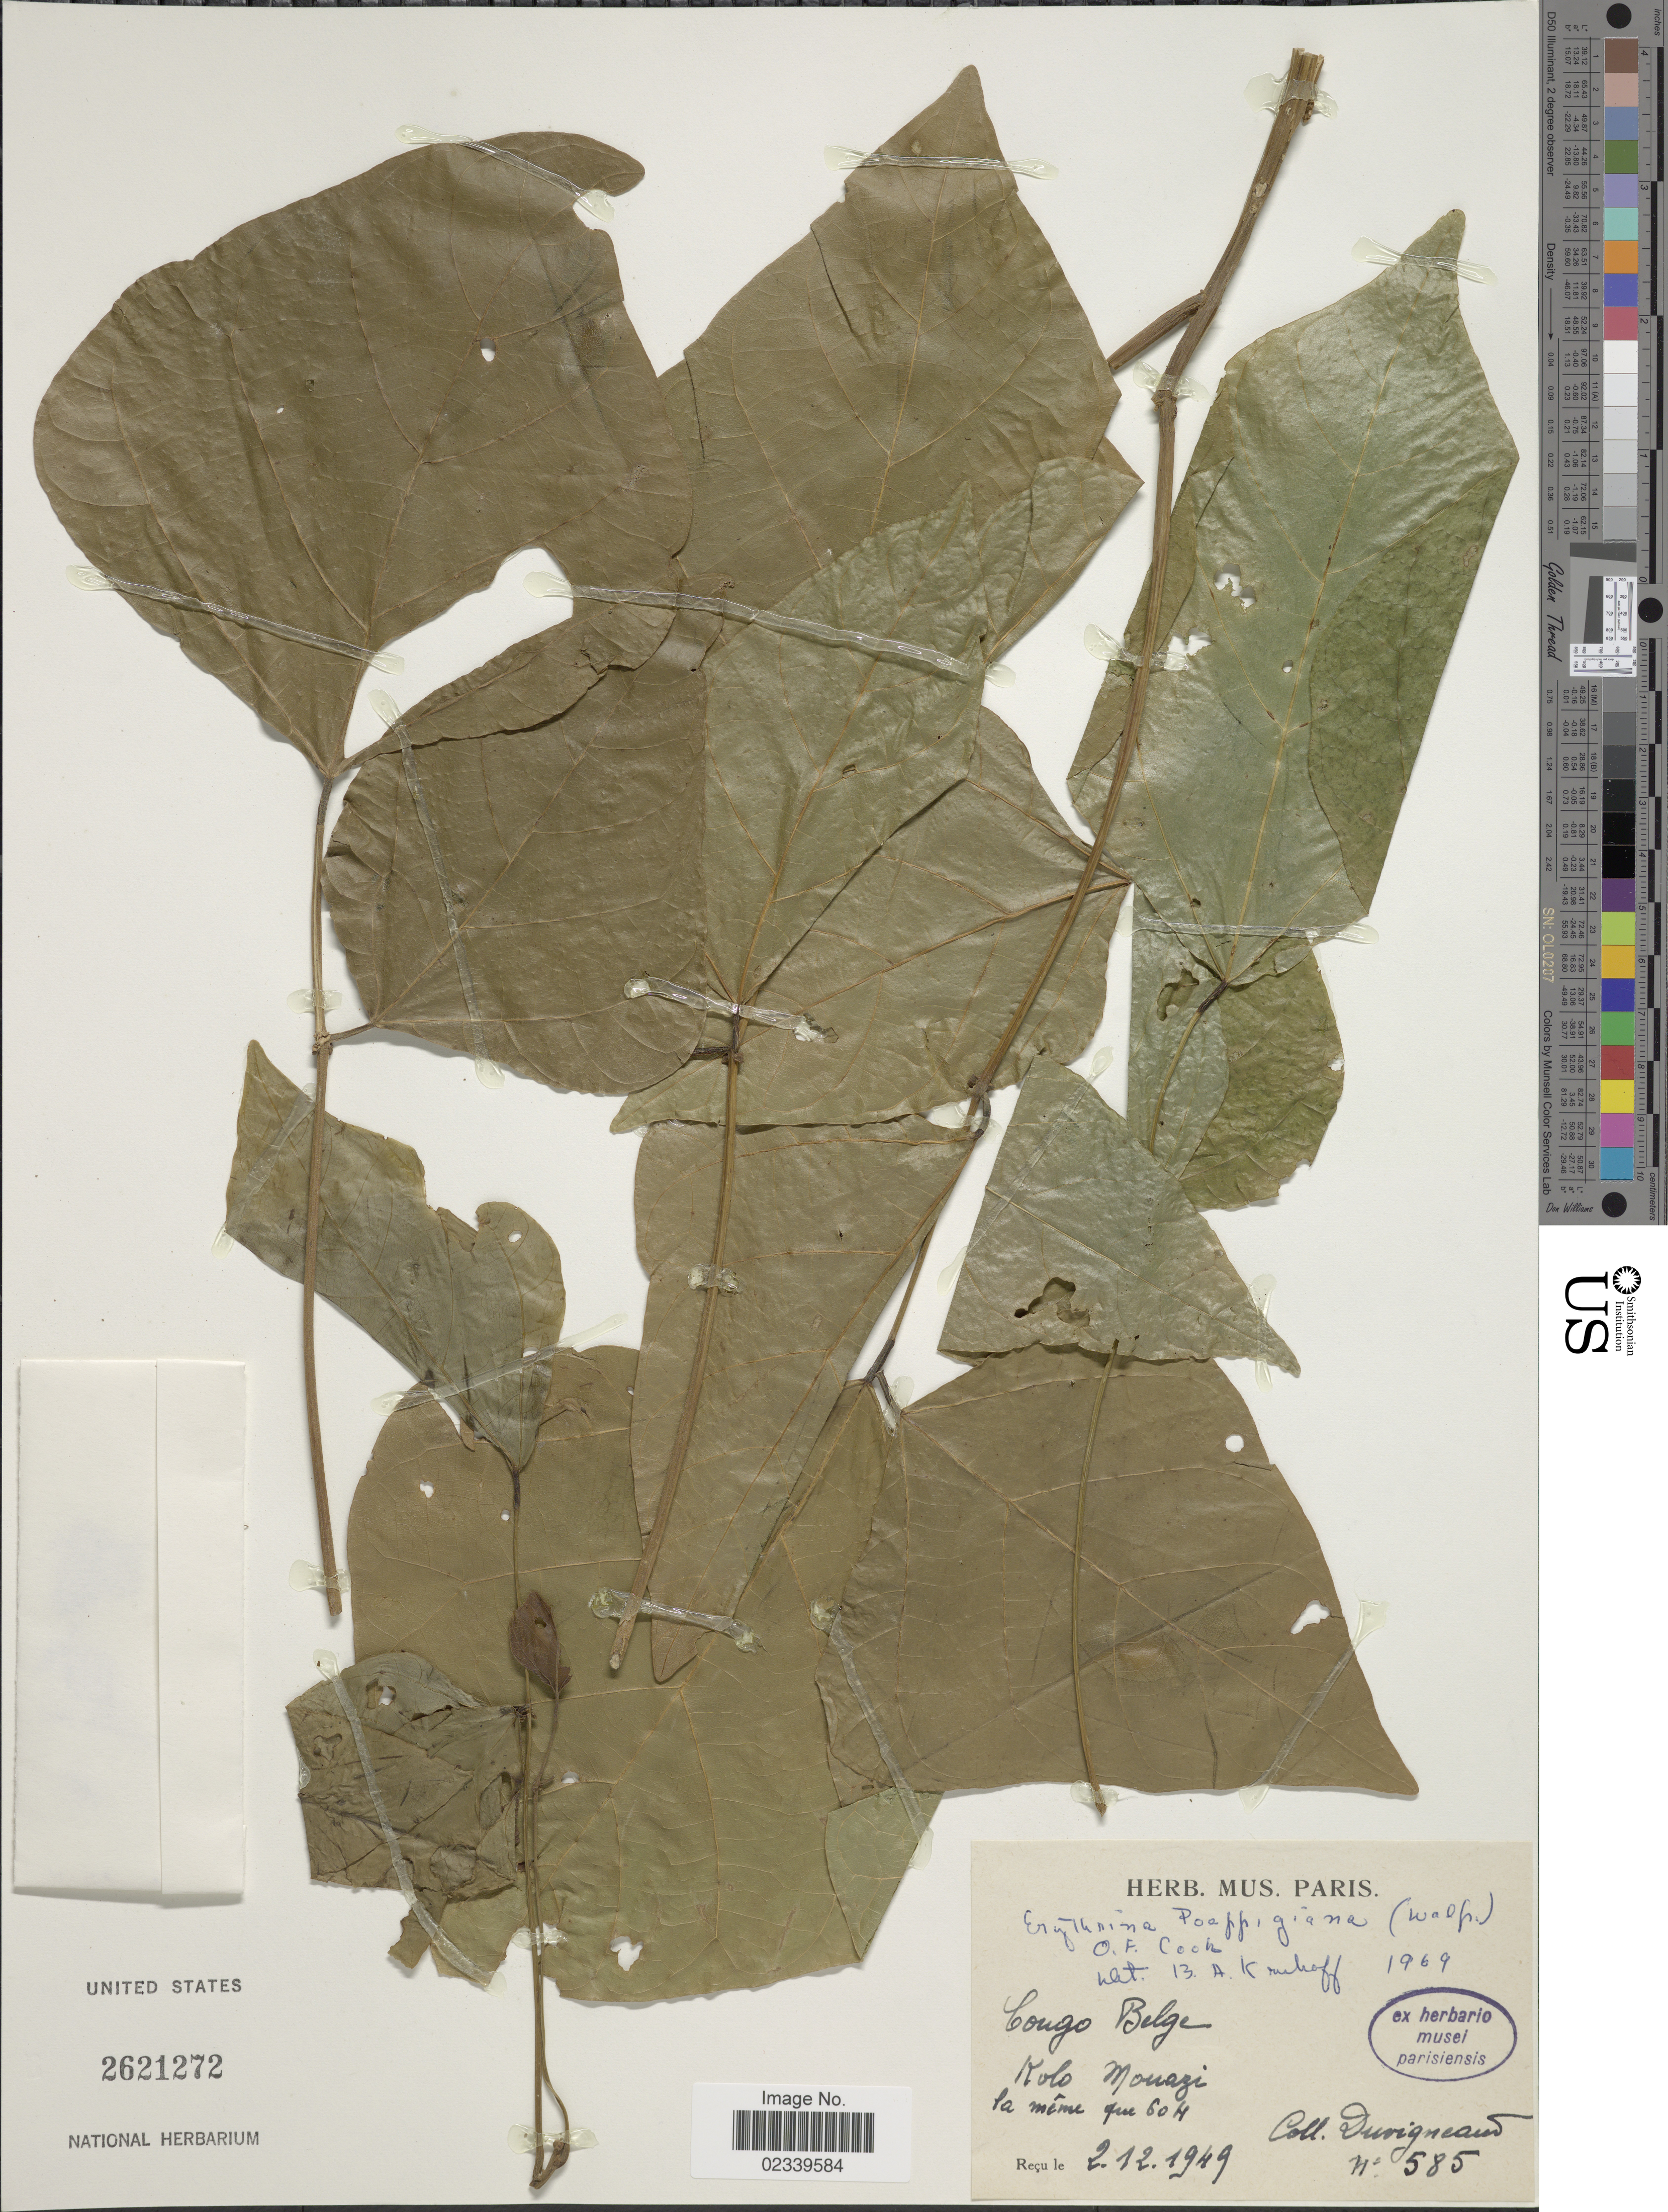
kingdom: Plantae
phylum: Tracheophyta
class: Magnoliopsida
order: Fabales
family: Fabaceae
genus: Erythrina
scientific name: Erythrina poeppigiana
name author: (Walp.) O.F. Cook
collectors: Duvigneaud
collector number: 585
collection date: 1949-12-02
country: Congo, Democratic Republic of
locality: Congo Belge, Kolo Mouazi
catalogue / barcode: US 2621272